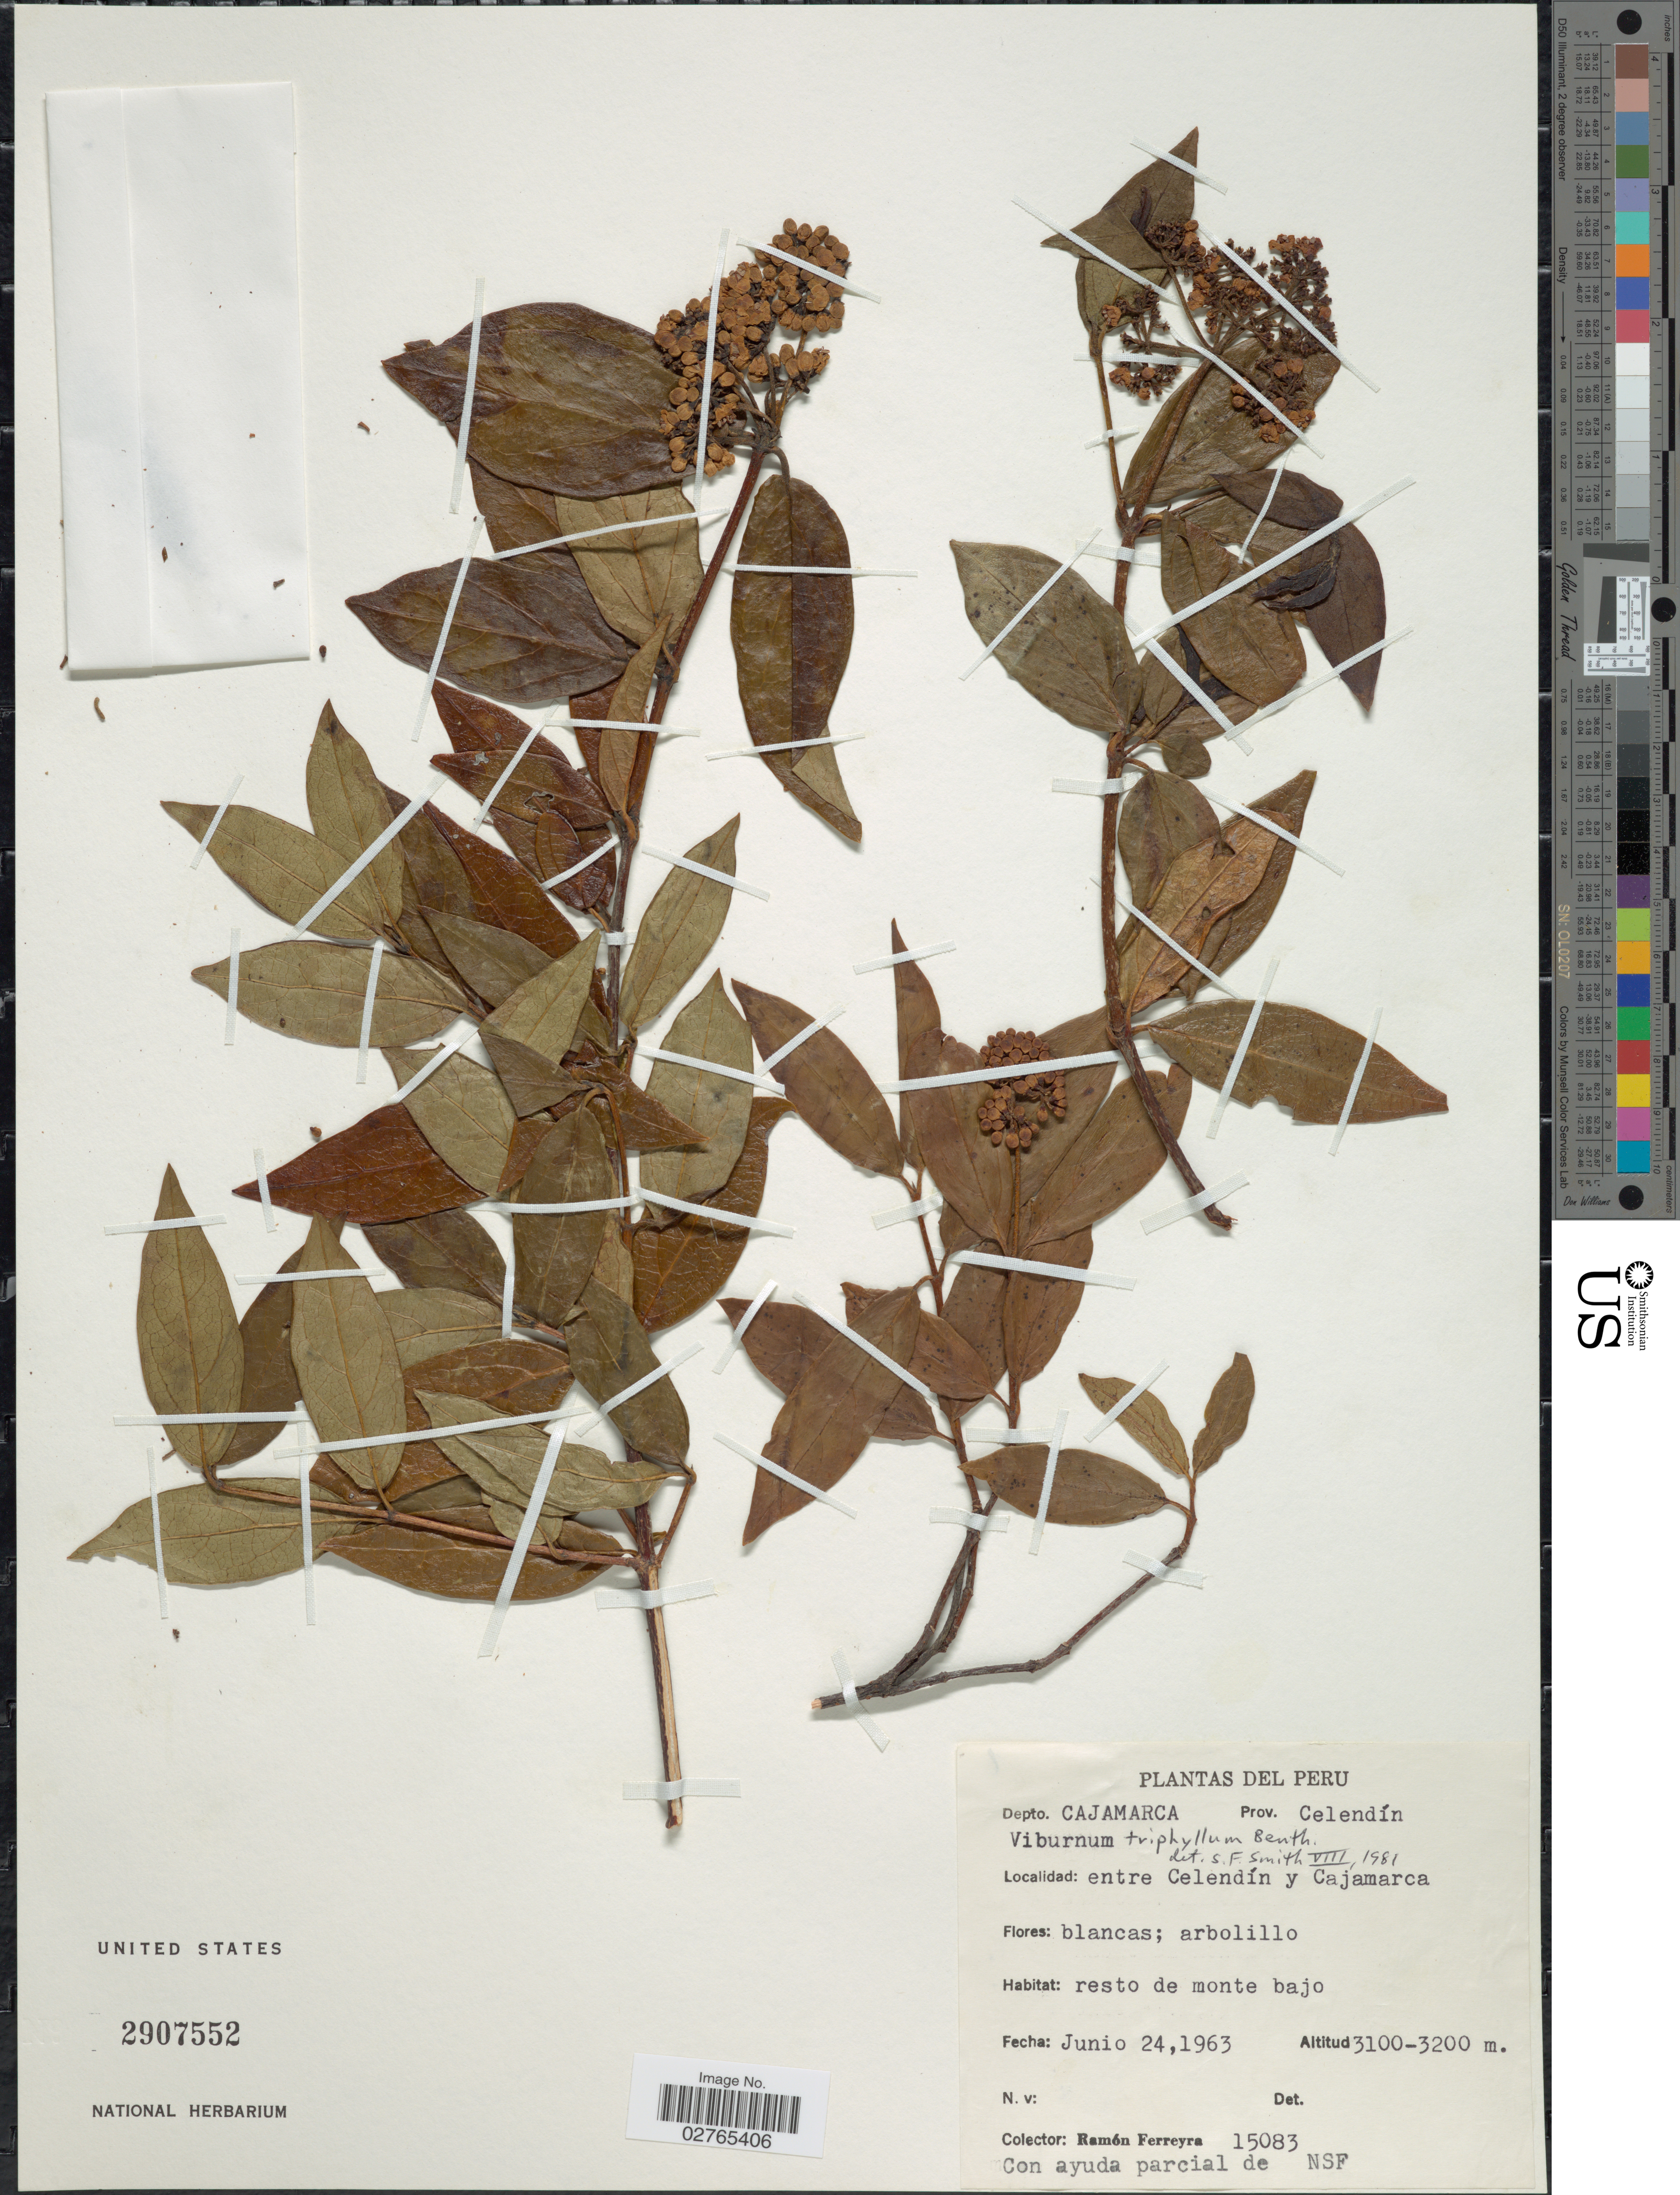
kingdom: Plantae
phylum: Tracheophyta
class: Magnoliopsida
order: Dipsacales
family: Viburnaceae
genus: Viburnum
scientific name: Viburnum triphyllum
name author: Benth.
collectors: R. A. Ferreyra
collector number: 15083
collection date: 1963-06-24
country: Peru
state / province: Cajamarca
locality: Depto. Cajamarca. Prov. Celendín. Entre Celendín y Cajamarca.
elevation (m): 3100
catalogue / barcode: US 2907552